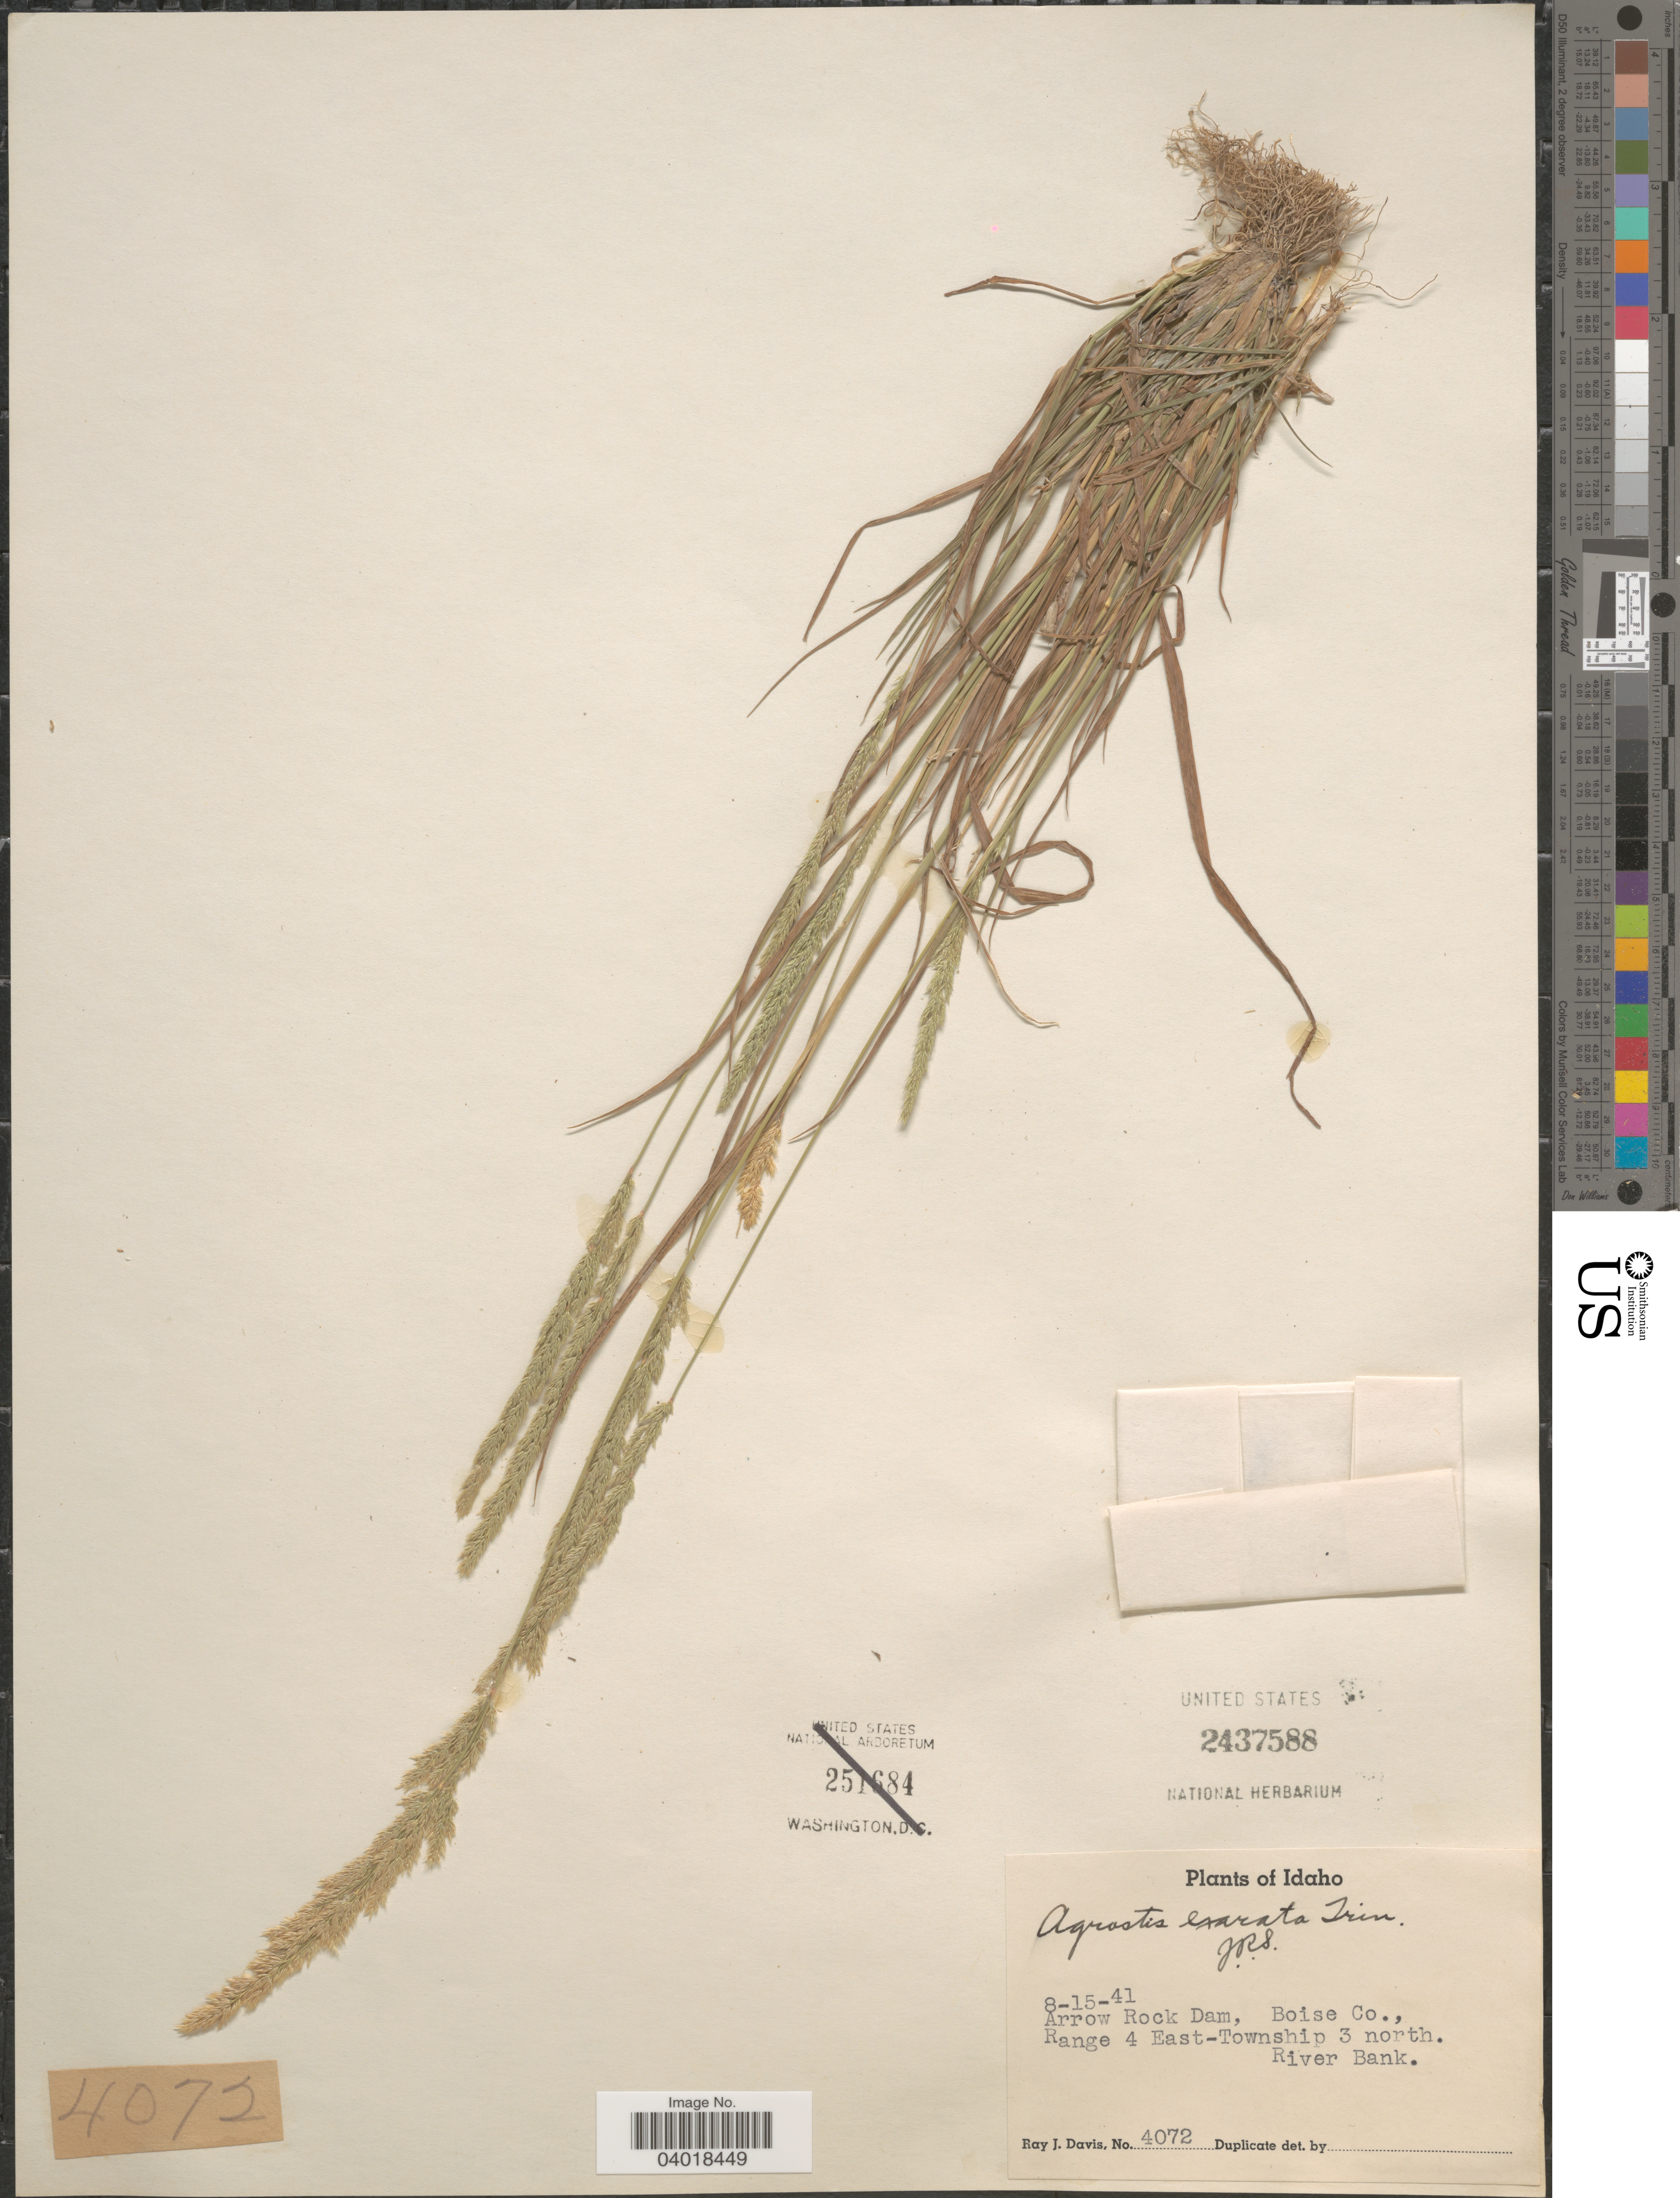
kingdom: Plantae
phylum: Tracheophyta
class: Liliopsida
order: Poales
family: Poaceae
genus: Agrostis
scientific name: Agrostis exarata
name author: Trin.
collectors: R. Davis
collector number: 4072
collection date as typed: Transcribed d/m/y: 15/8/41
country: United States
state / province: Idaho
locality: Arrow Rock Dam, Boise Co., Range 4 East-Township 3 north. River Bank.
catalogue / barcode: US 2437588